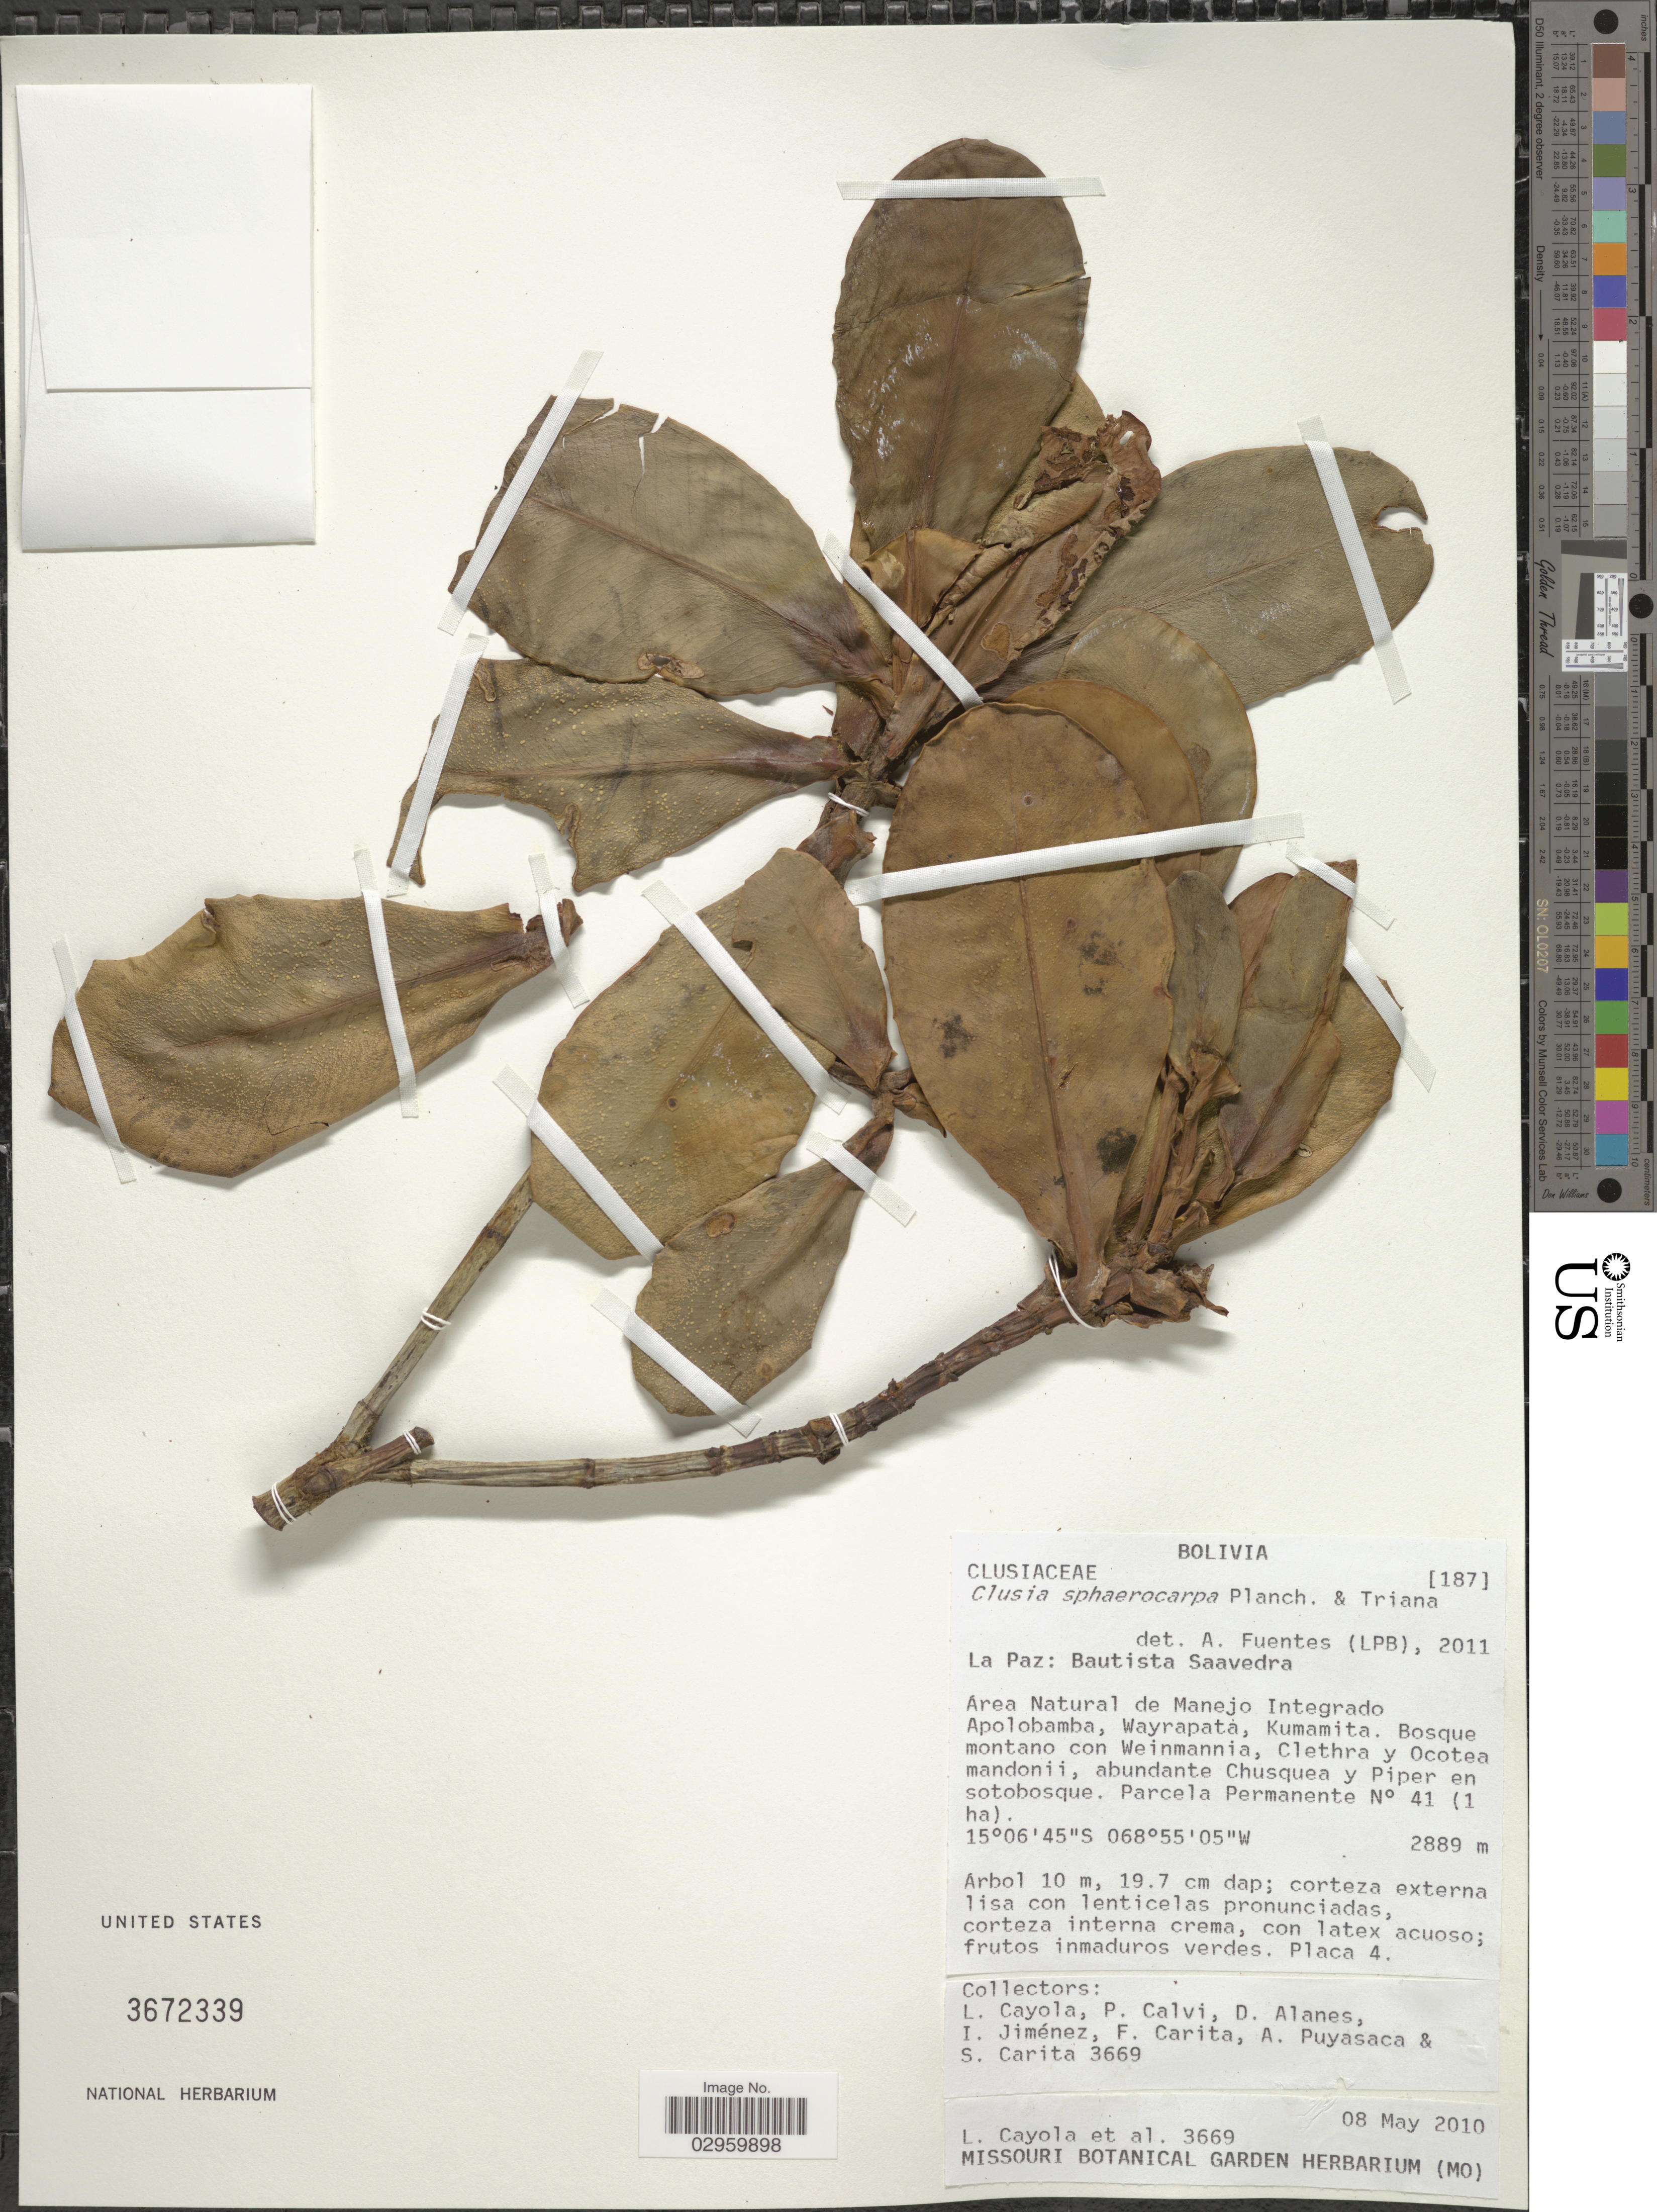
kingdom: Plantae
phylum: Tracheophyta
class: Magnoliopsida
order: Malpighiales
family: Clusiaceae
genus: Clusia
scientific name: Clusia sphaerocarpa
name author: Planch. & Triana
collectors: L. Cayola, P. Calvi, D. Alanes, I. Jimenez & et al.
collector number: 3669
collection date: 2010-05-08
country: Bolivia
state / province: La Paz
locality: Bautista Saavedra, Área Natural de Manejo Integrado Apolobamba, Wayrapata, Kumamita.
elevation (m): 2889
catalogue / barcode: US 3672339